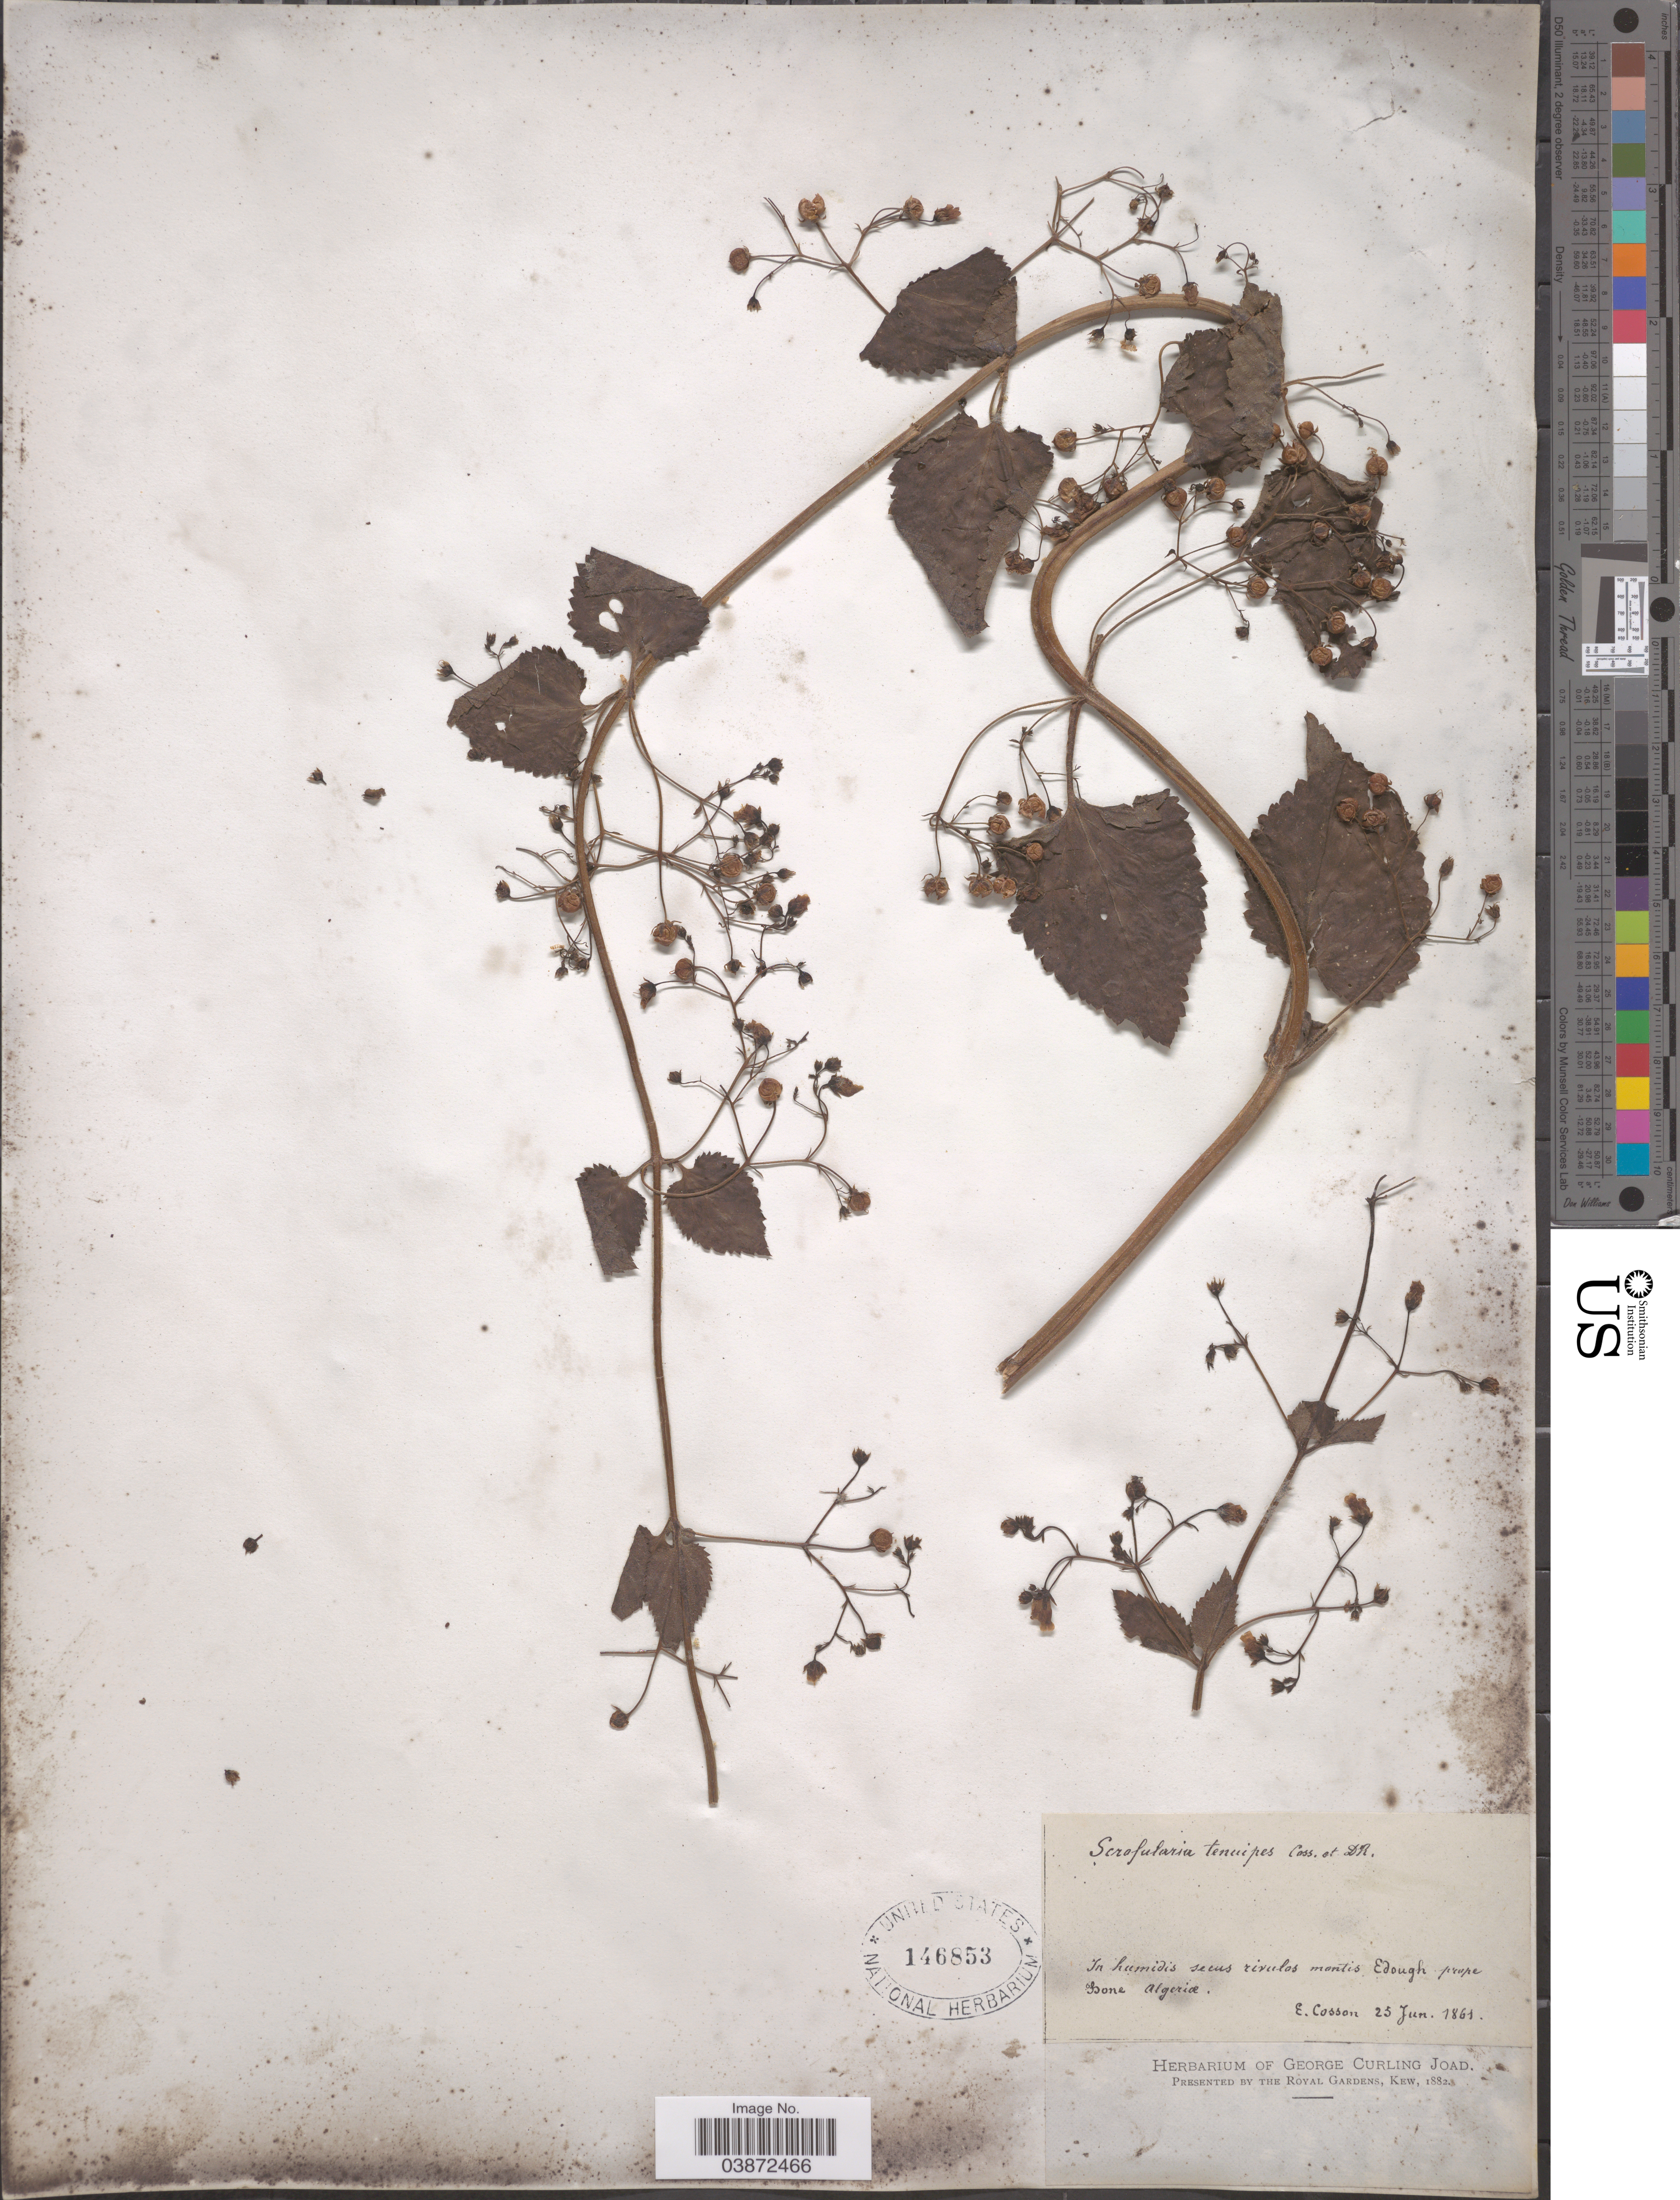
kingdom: Plantae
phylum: Tracheophyta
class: Magnoliopsida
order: Lamiales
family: Scrophulariaceae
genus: Scrophularia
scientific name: Scrophularia tenuipes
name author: Coss. & Durieu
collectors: E. Cosson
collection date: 1861-06-25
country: Algeria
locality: In humidis secus rivulos mentis Edough prope Bone.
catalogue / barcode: US 146853